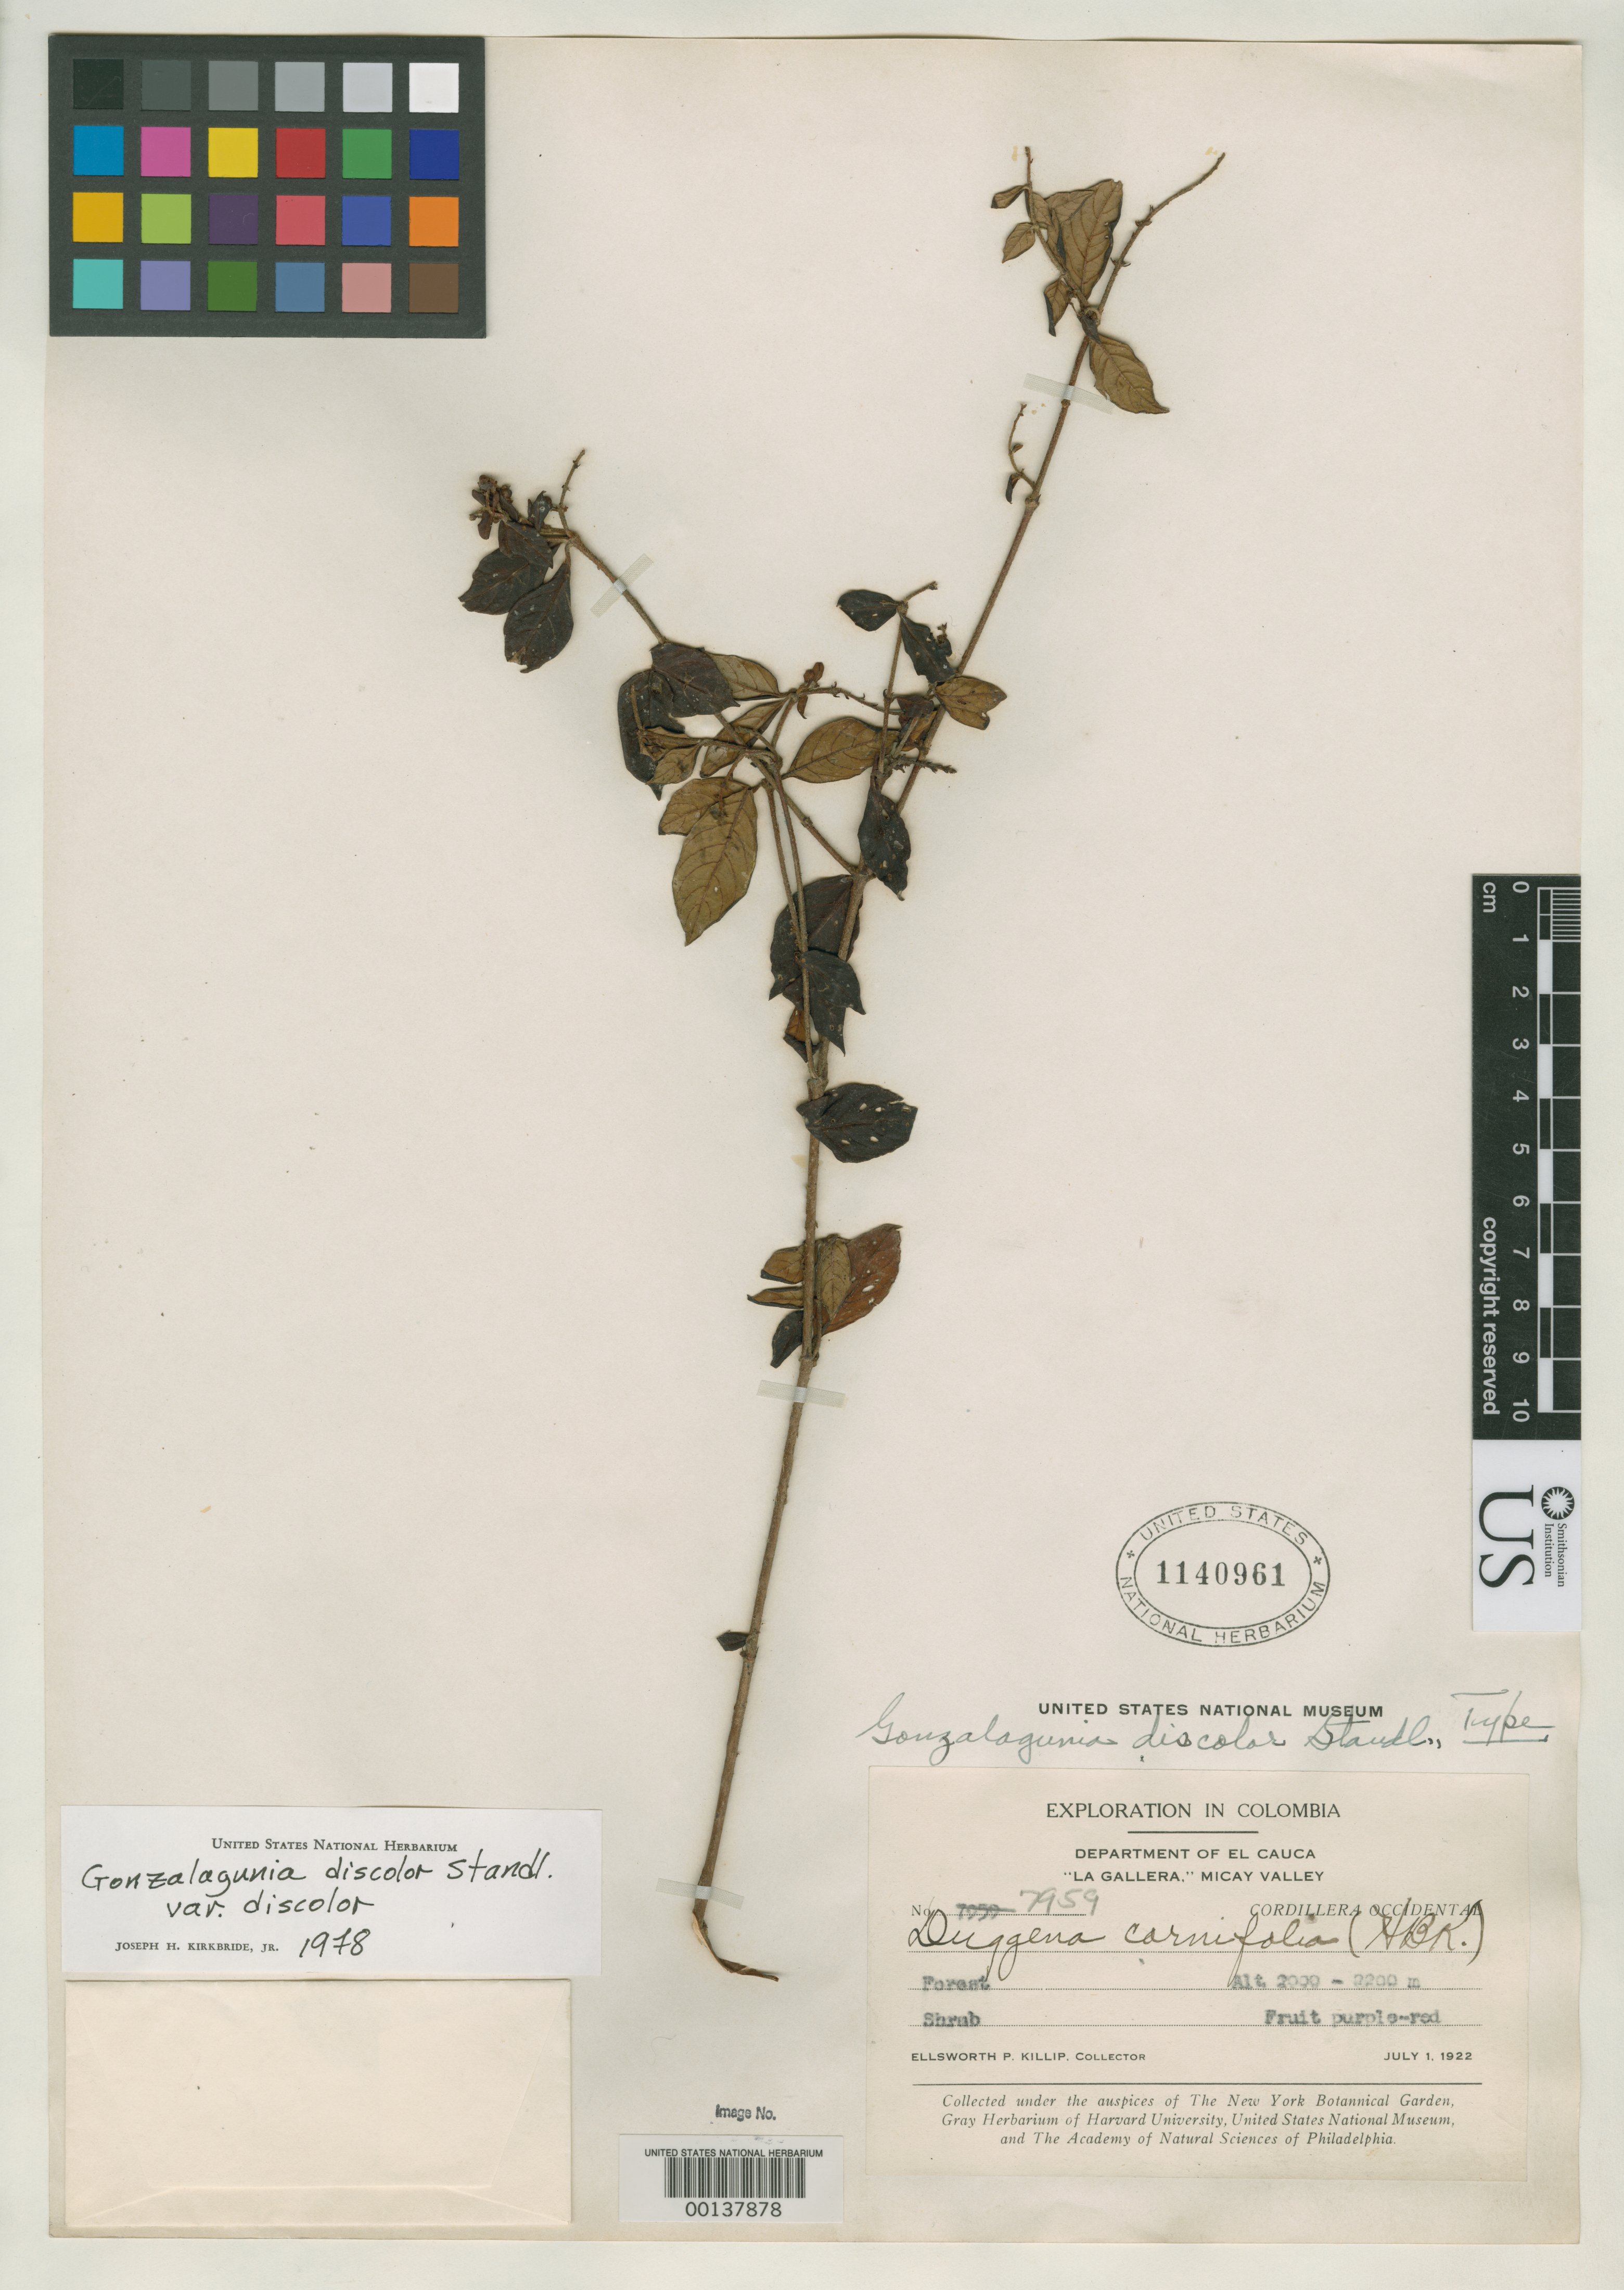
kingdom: Plantae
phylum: Tracheophyta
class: Magnoliopsida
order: Gentianales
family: Rubiaceae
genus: Gonzalagunia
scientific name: Gonzalagunia discolor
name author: Standl.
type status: Type Collection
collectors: E. P. Killip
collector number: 7959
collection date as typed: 01 Jul 1922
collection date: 1922-07-01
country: Colombia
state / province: Cauca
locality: La Gallera, Micay Valley.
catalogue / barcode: US 1140961